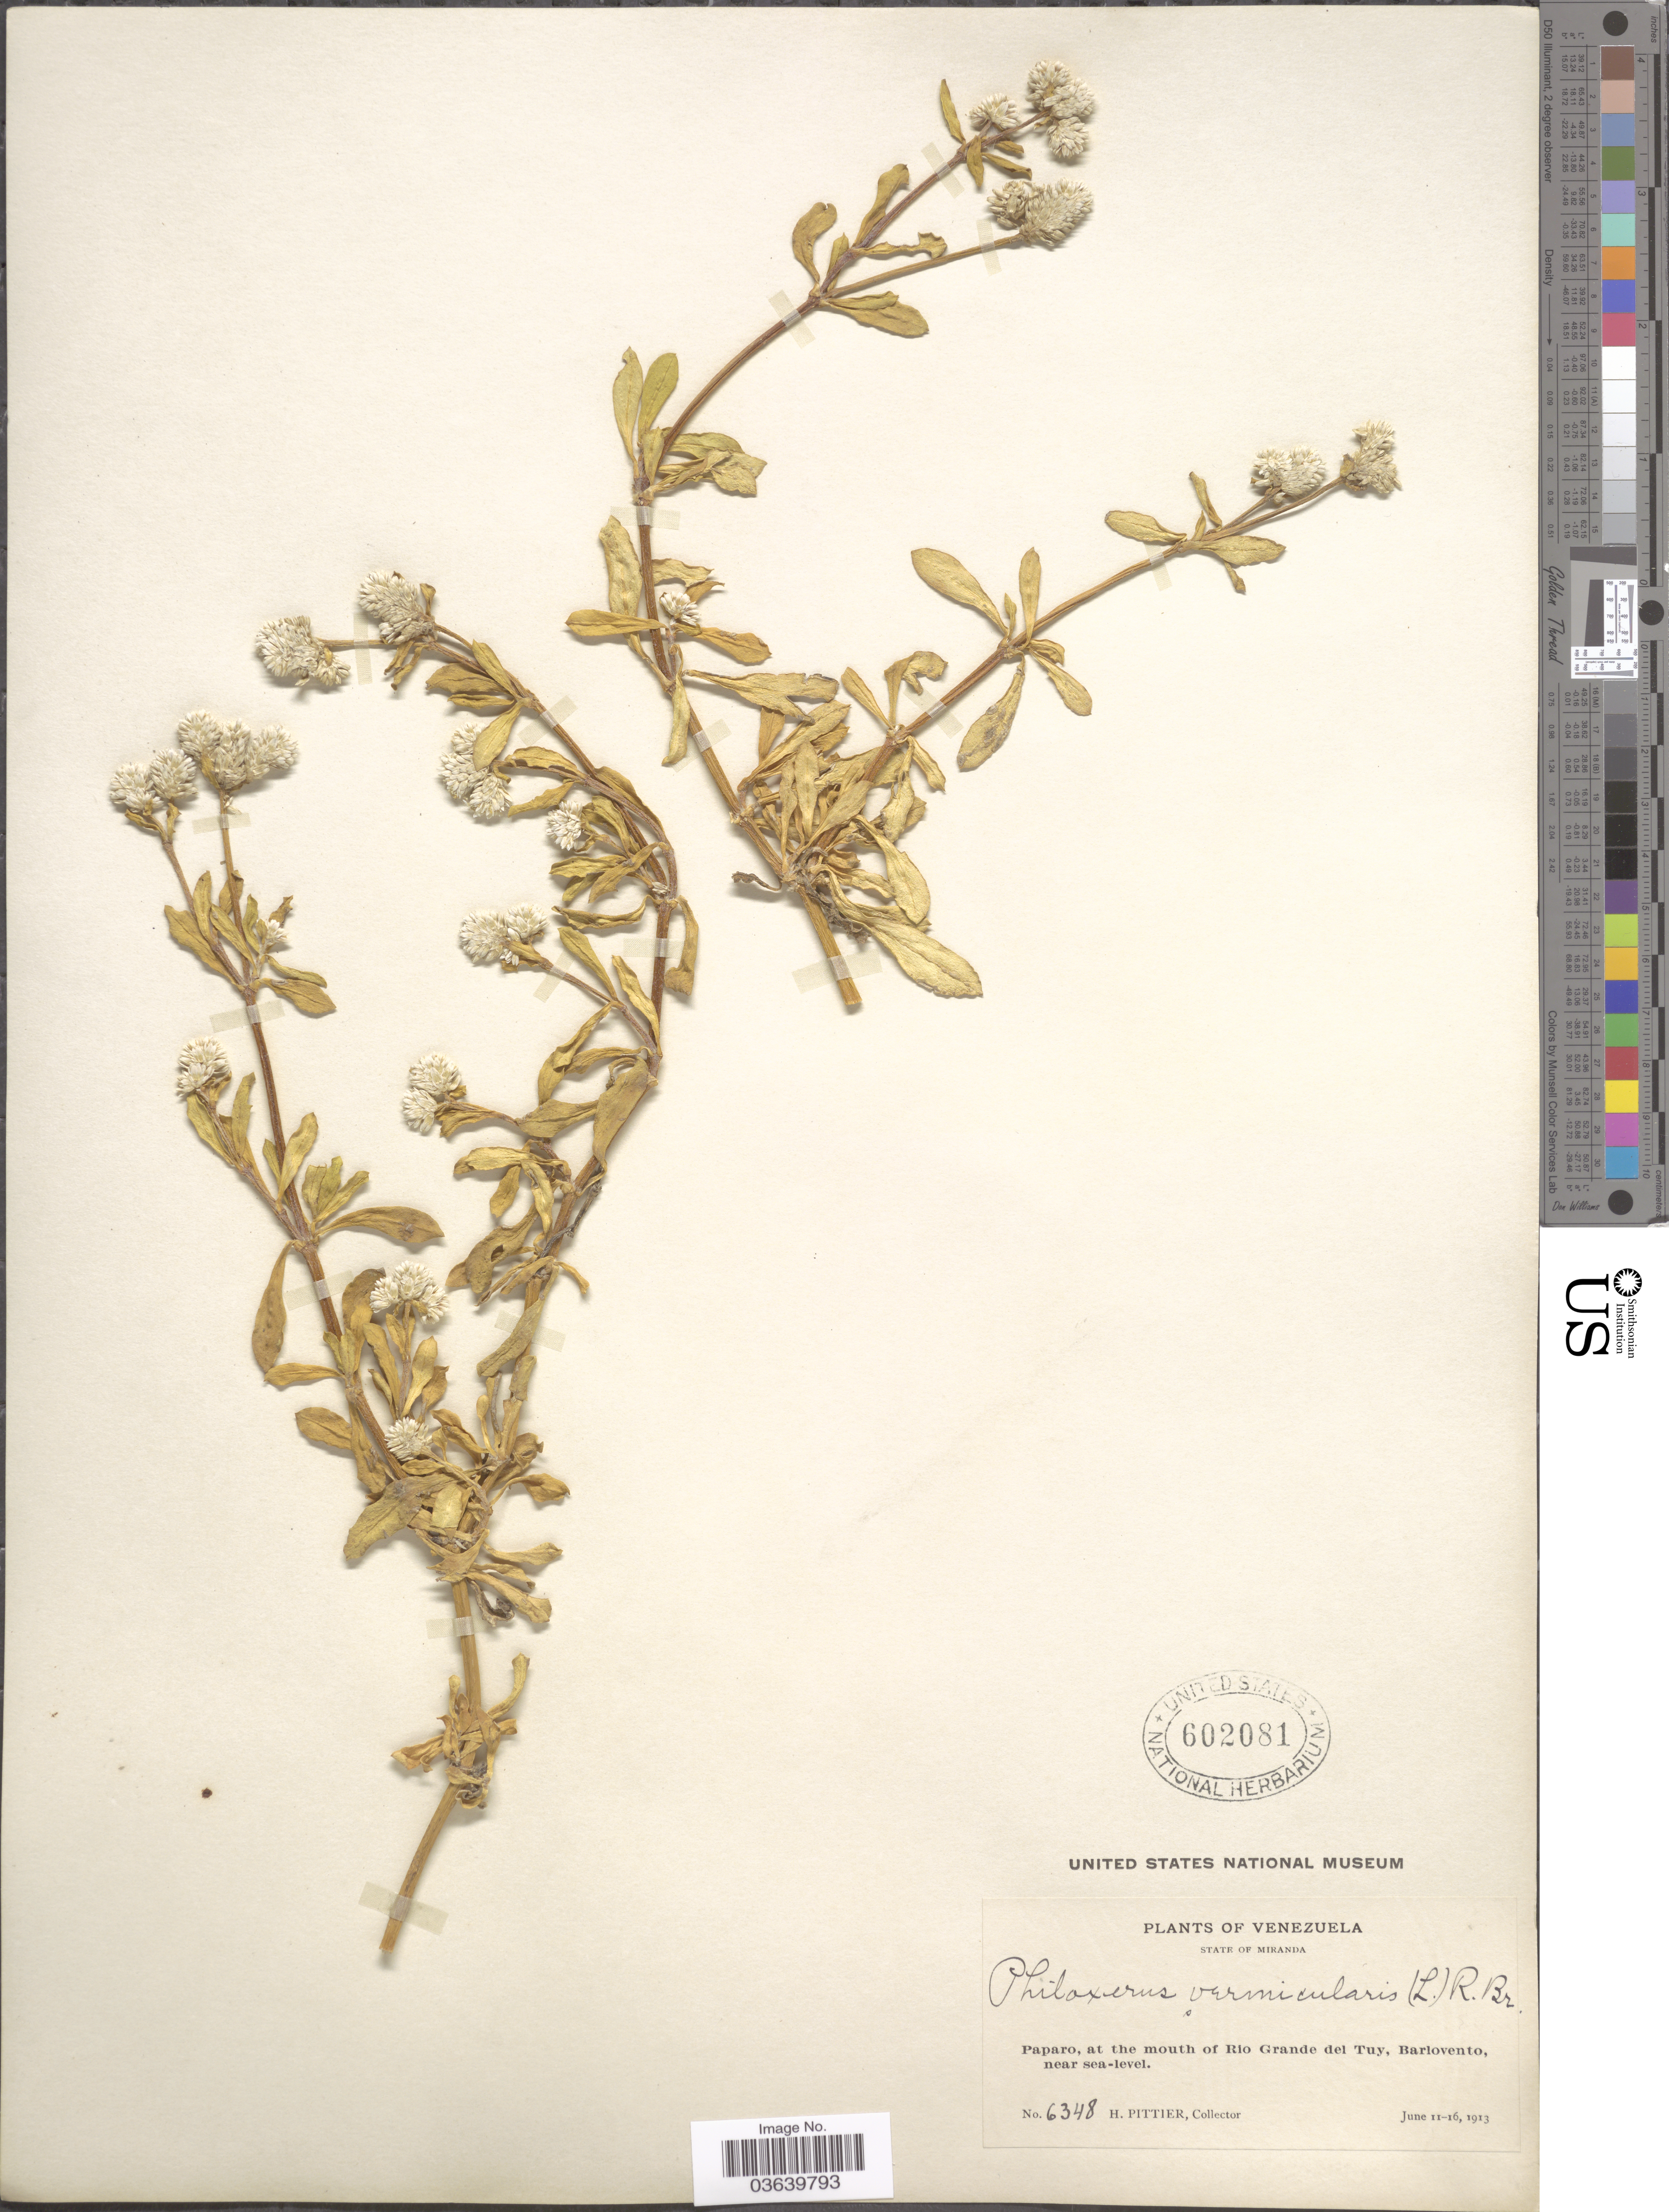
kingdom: Plantae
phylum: Tracheophyta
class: Magnoliopsida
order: Caryophyllales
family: Amaranthaceae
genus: Gomphrena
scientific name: Gomphrena vermicularis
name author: L.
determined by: Strong, Mark T., (BOT), Smithsonian Institution - National Museum of Natural History (UNITED STATES)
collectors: H. F. Pittier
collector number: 6348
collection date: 1913-06-11/1913-06-16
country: Venezuela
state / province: Miranda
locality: Paparo, at the mouth of Rio Grande del Tuy, Barlovento.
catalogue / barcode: US 602081